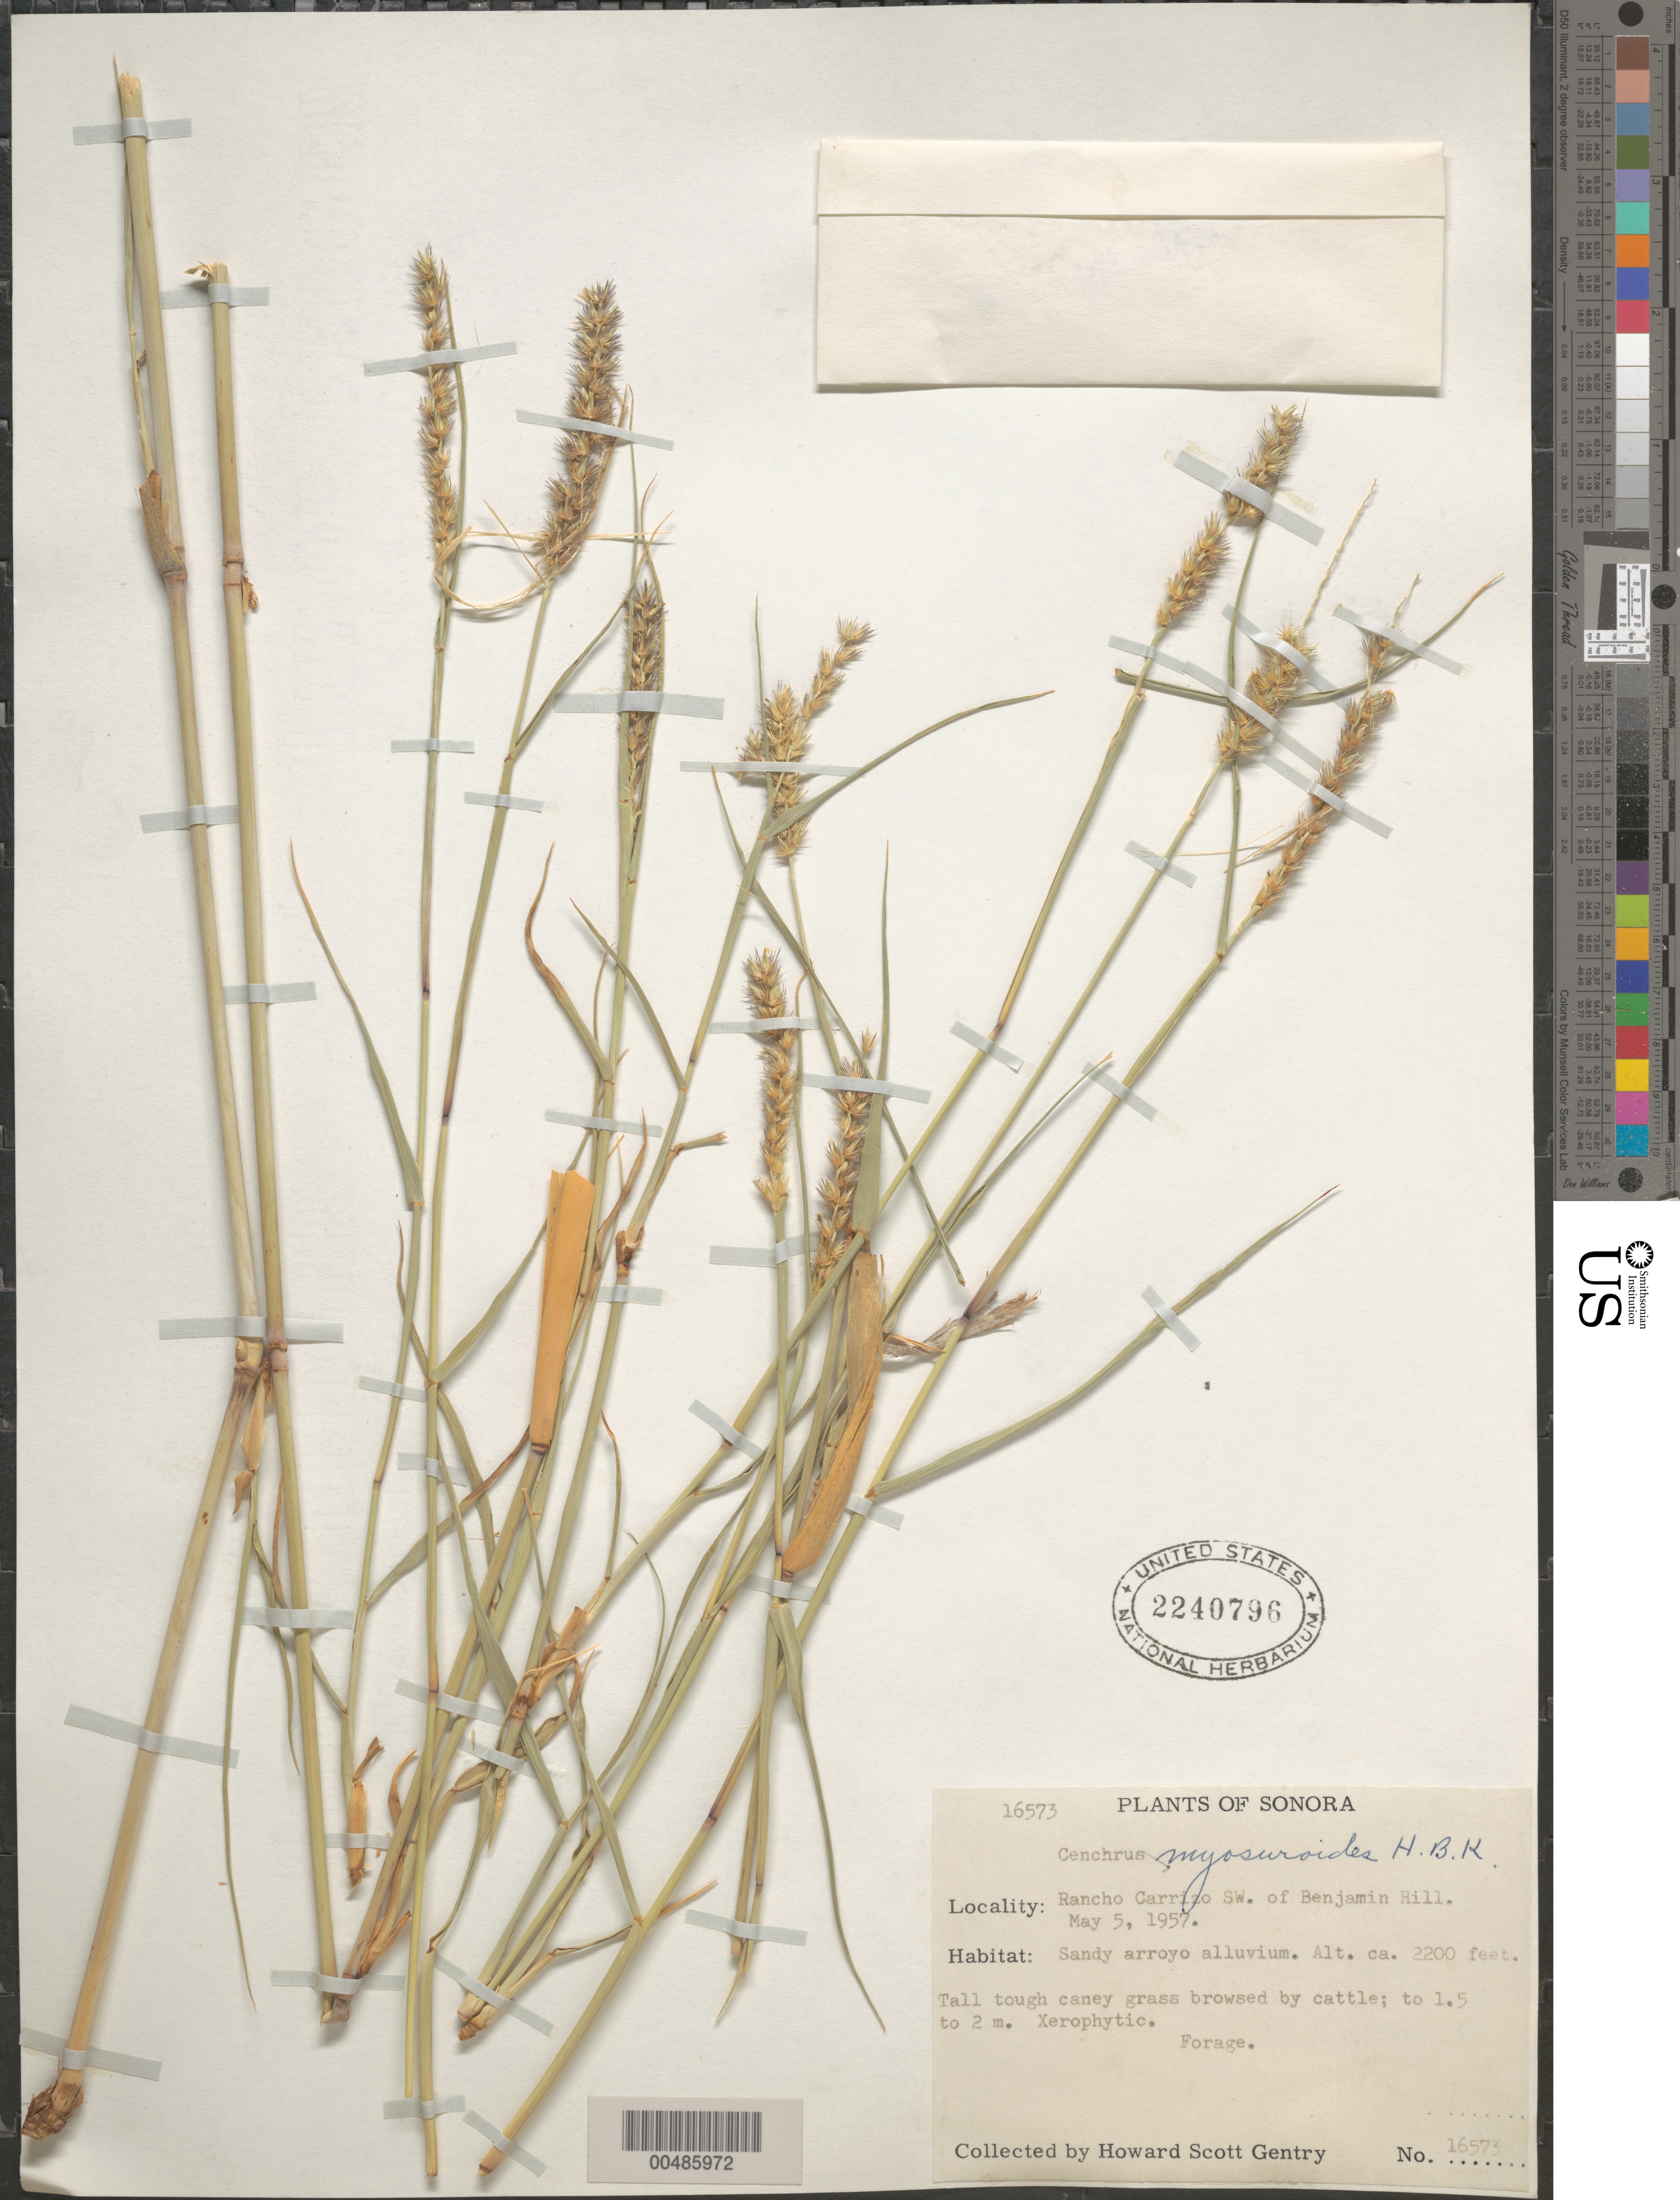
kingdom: Plantae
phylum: Tracheophyta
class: Liliopsida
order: Poales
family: Poaceae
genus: Cenchrus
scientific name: Cenchrus myosuroides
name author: Kunth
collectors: H. S. Gentry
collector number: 16573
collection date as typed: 5 May 1957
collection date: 1957-05-05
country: Mexico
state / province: Sonora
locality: Rancho Carrizo SW of Benjamin Hill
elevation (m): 671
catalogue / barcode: US 2240796